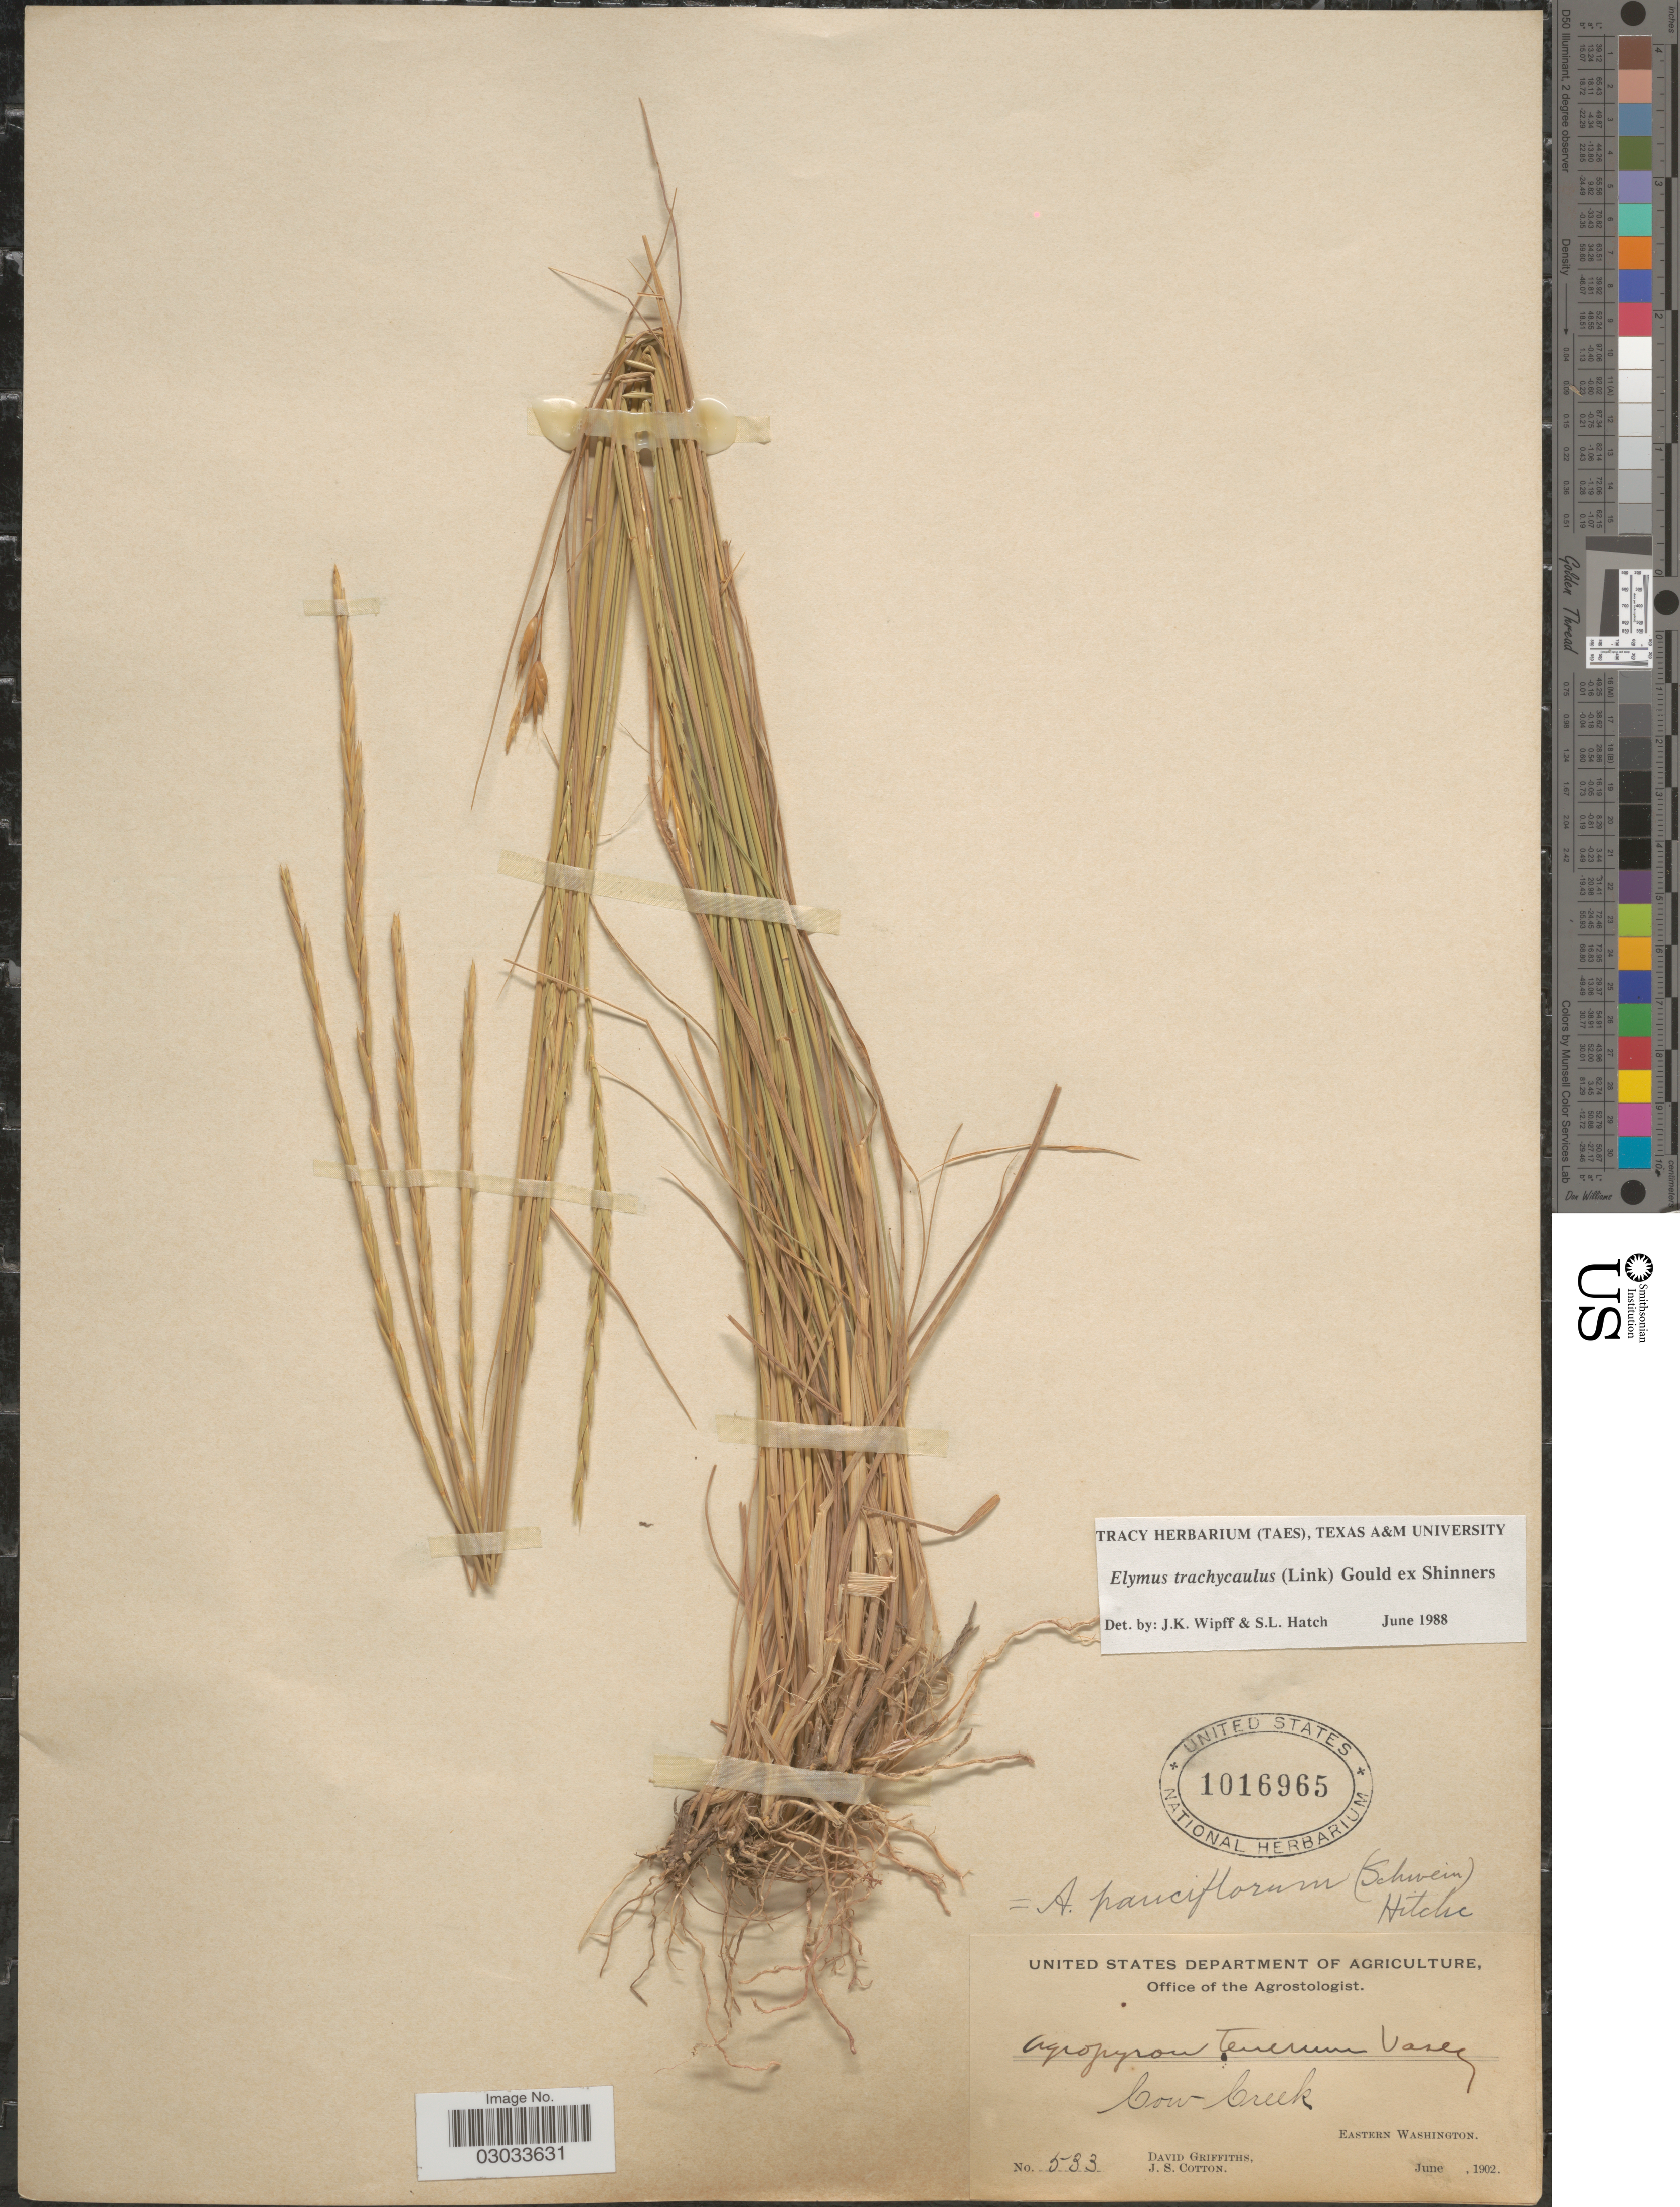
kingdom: Plantae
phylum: Tracheophyta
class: Liliopsida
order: Poales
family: Poaceae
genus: Elymus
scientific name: Elymus trachycaulus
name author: (Link) Gould ex Shinners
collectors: D. Griffiths & J. S. Cotton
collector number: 533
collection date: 1902-06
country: United States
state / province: Washington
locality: Cow Creek. Eastern Washington.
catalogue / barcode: US 1016965